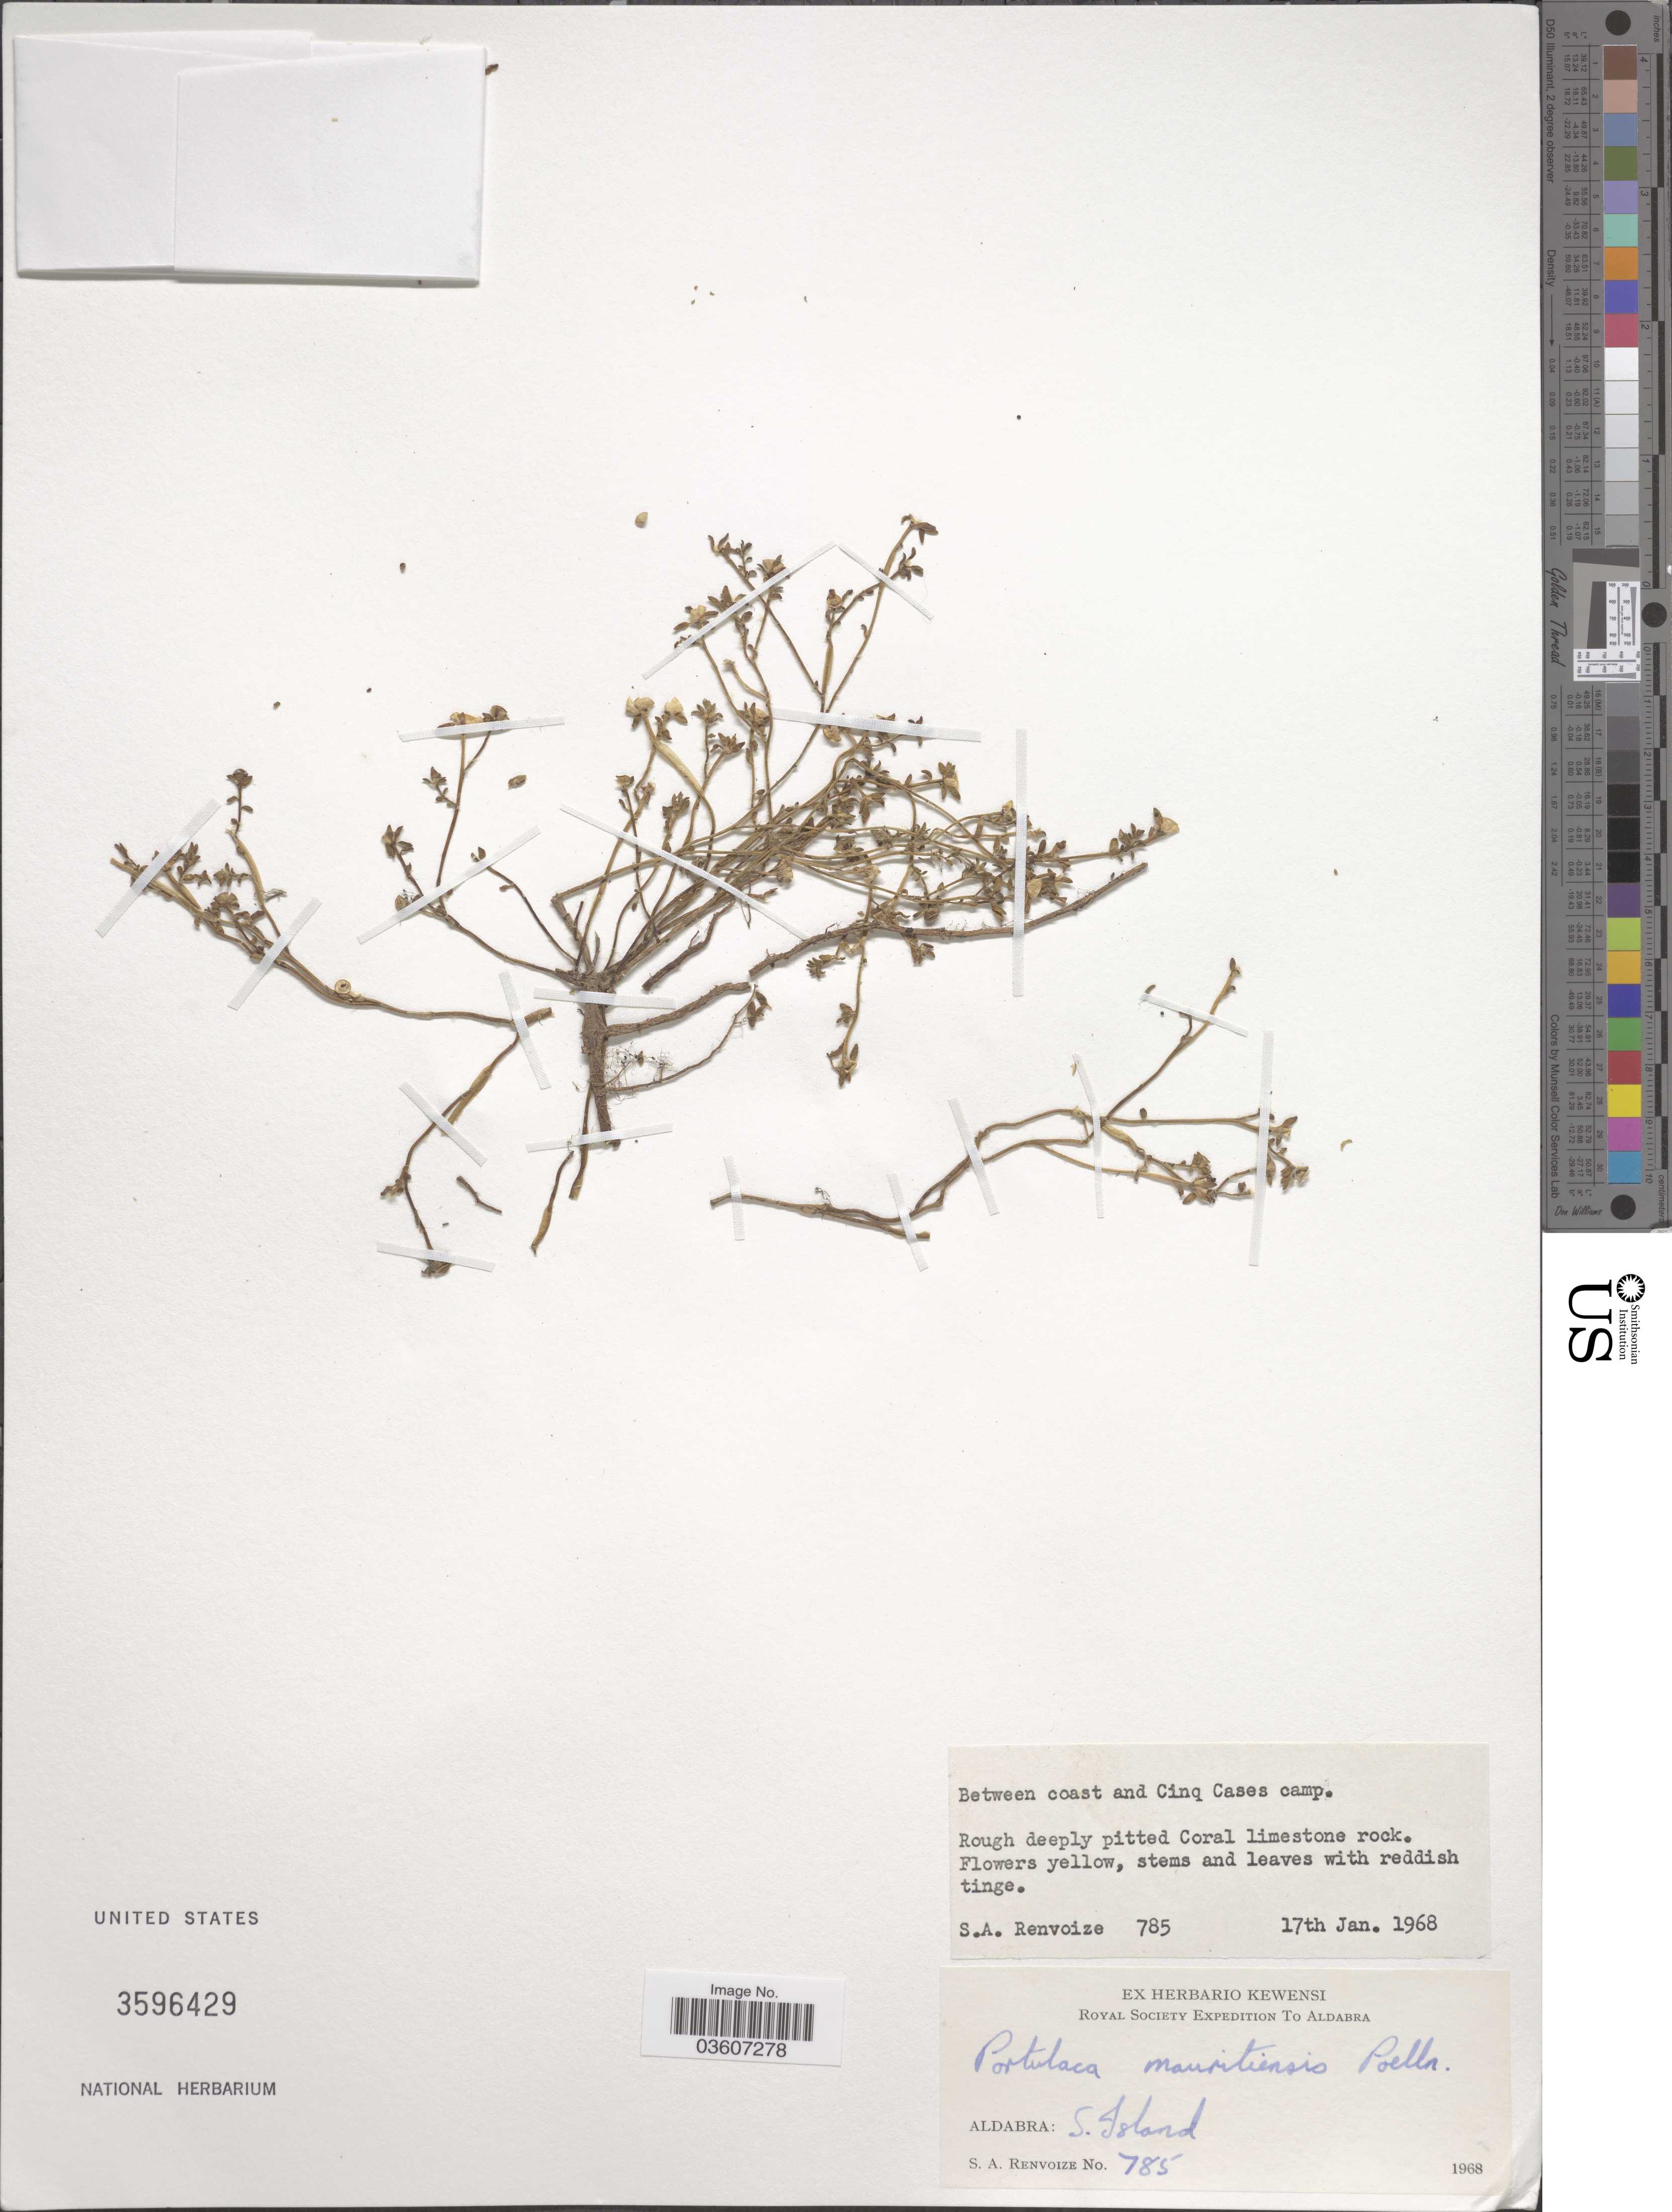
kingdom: Plantae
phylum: Tracheophyta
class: Magnoliopsida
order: Caryophyllales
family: Portulacaceae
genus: Portulaca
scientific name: Portulaca mauritiensis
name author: Poelln.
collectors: S. A. Renvoize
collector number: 785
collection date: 1968-01-17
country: Seychelles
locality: Between coast and Cinq Cases camp. Aldabra: S. Island.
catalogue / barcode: US 3596429